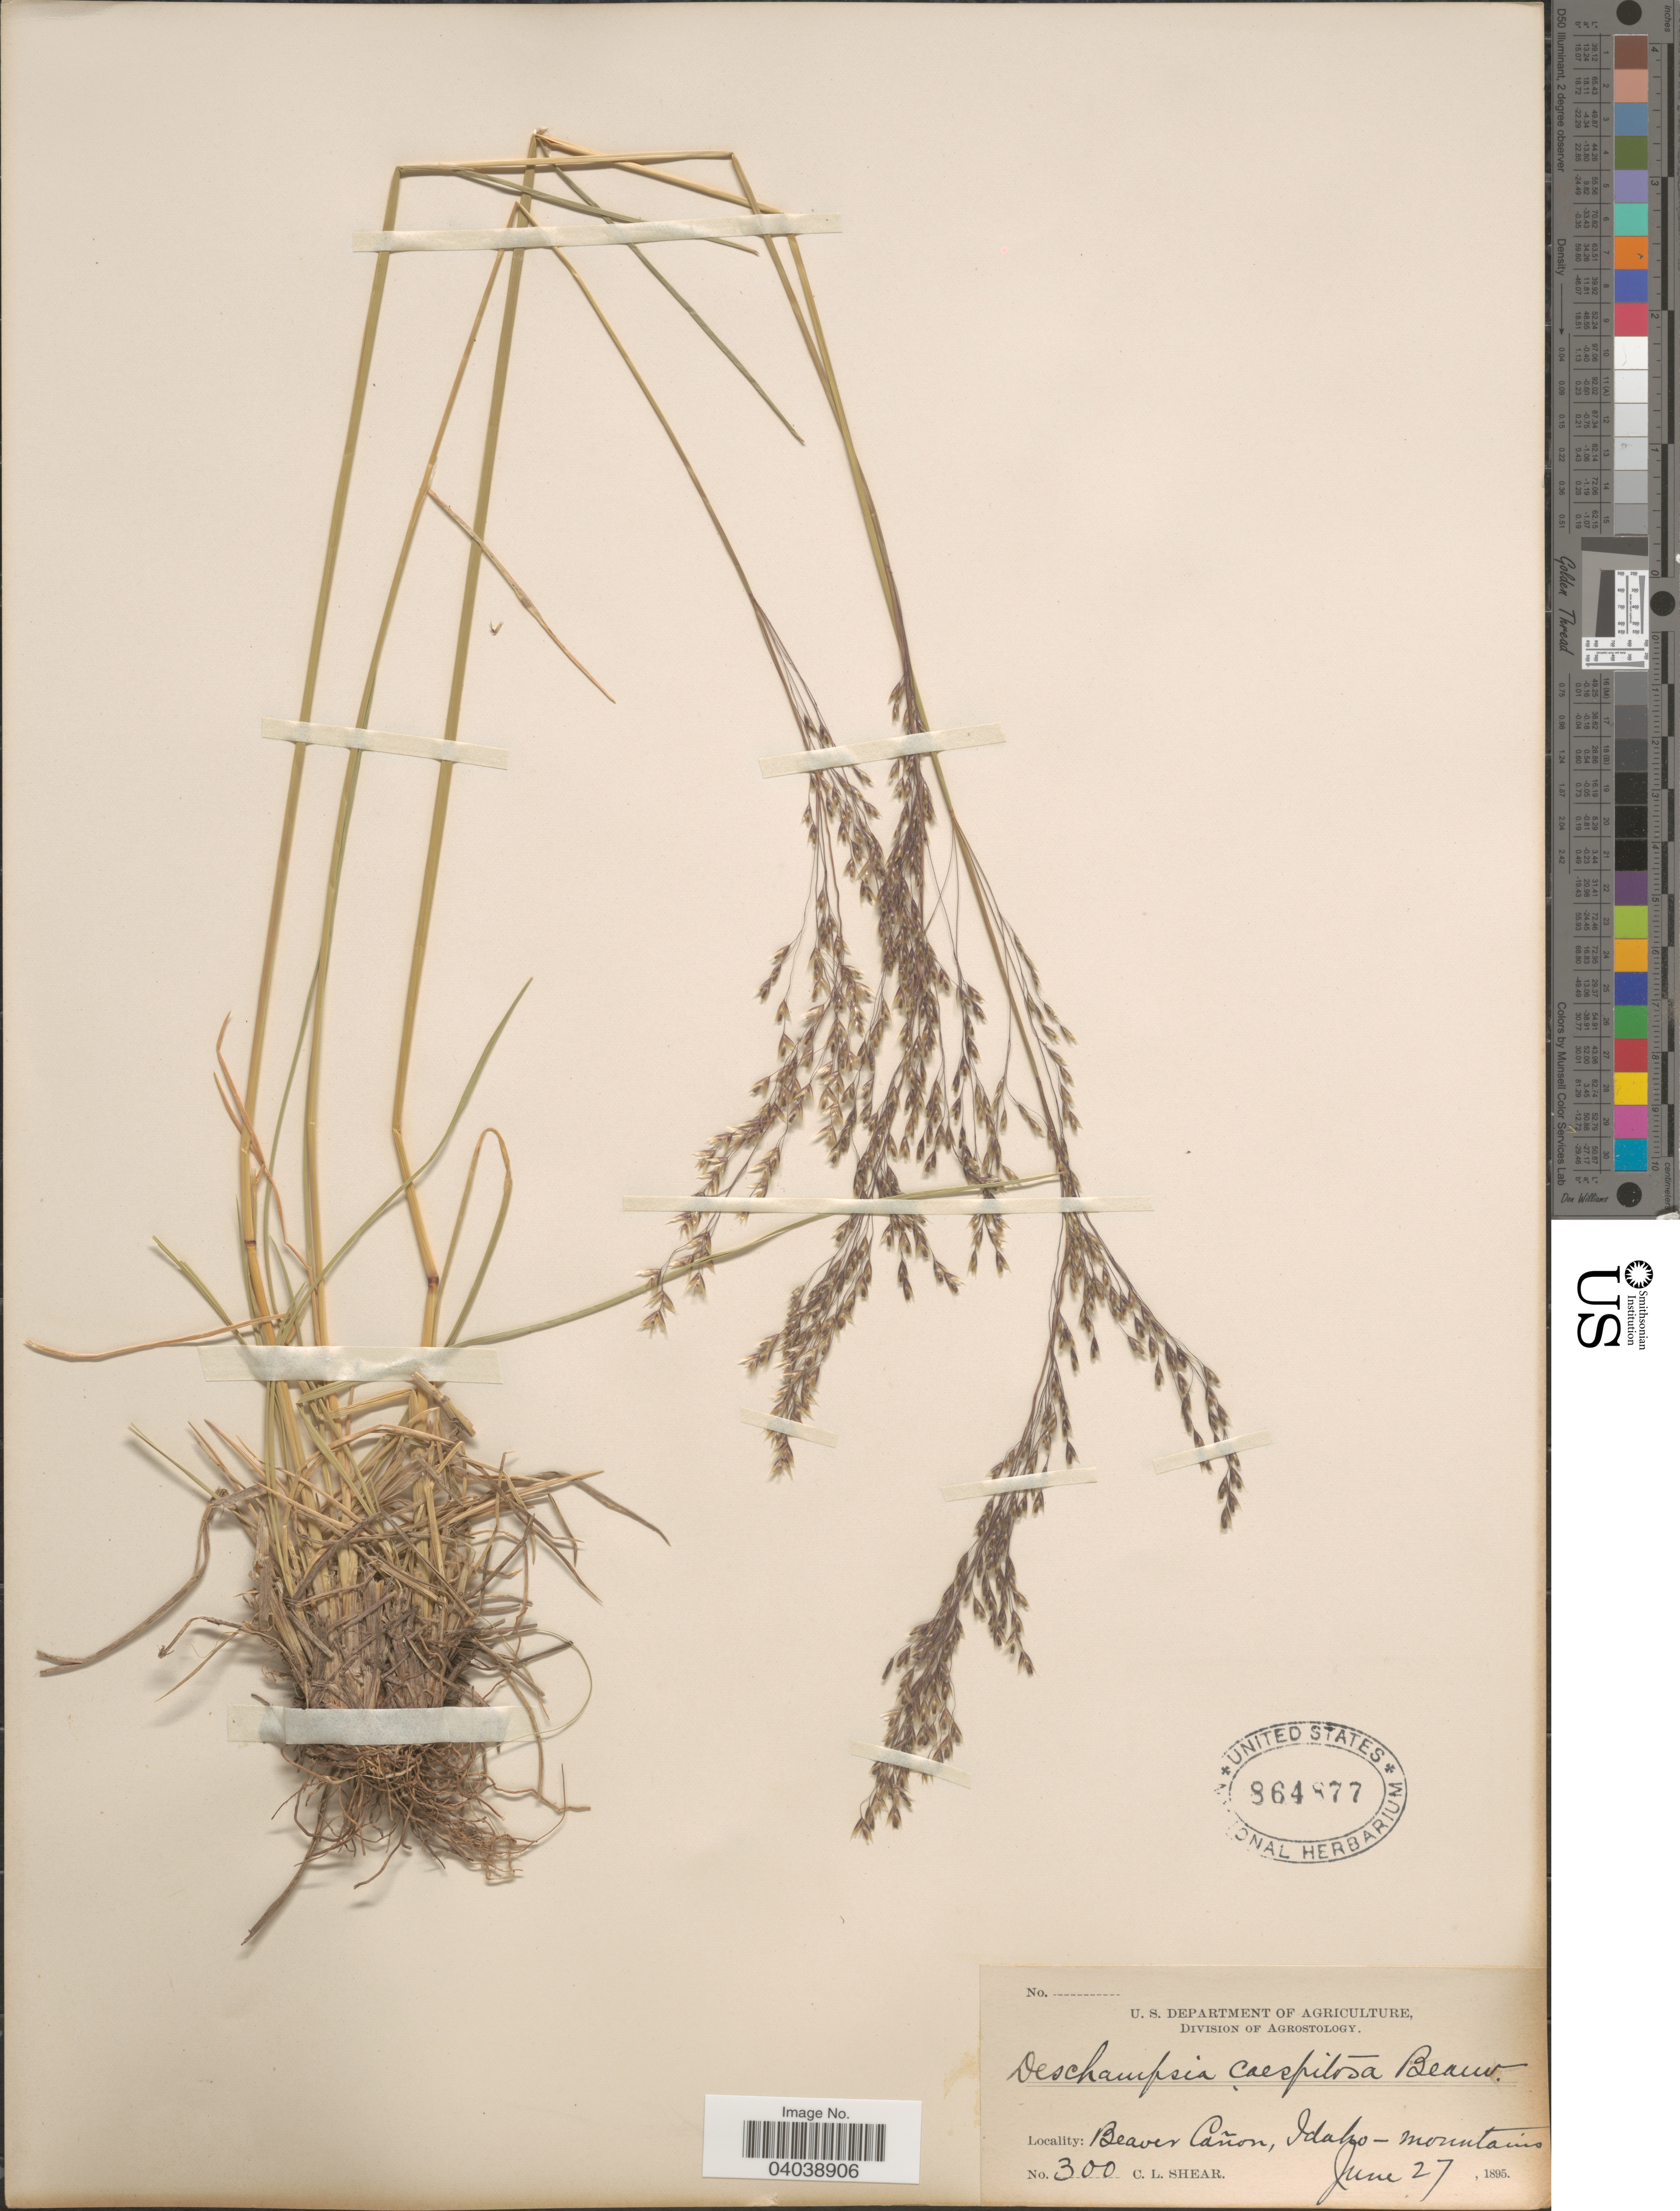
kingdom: Plantae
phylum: Tracheophyta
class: Liliopsida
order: Poales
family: Poaceae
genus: Deschampsia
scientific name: Deschampsia cespitosa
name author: (L.) P. Beauv.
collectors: C. L. Shear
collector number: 300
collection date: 1895-06-27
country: United States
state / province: Idaho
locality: Beaver Cañon, Idaho - mountains.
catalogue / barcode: US 864877